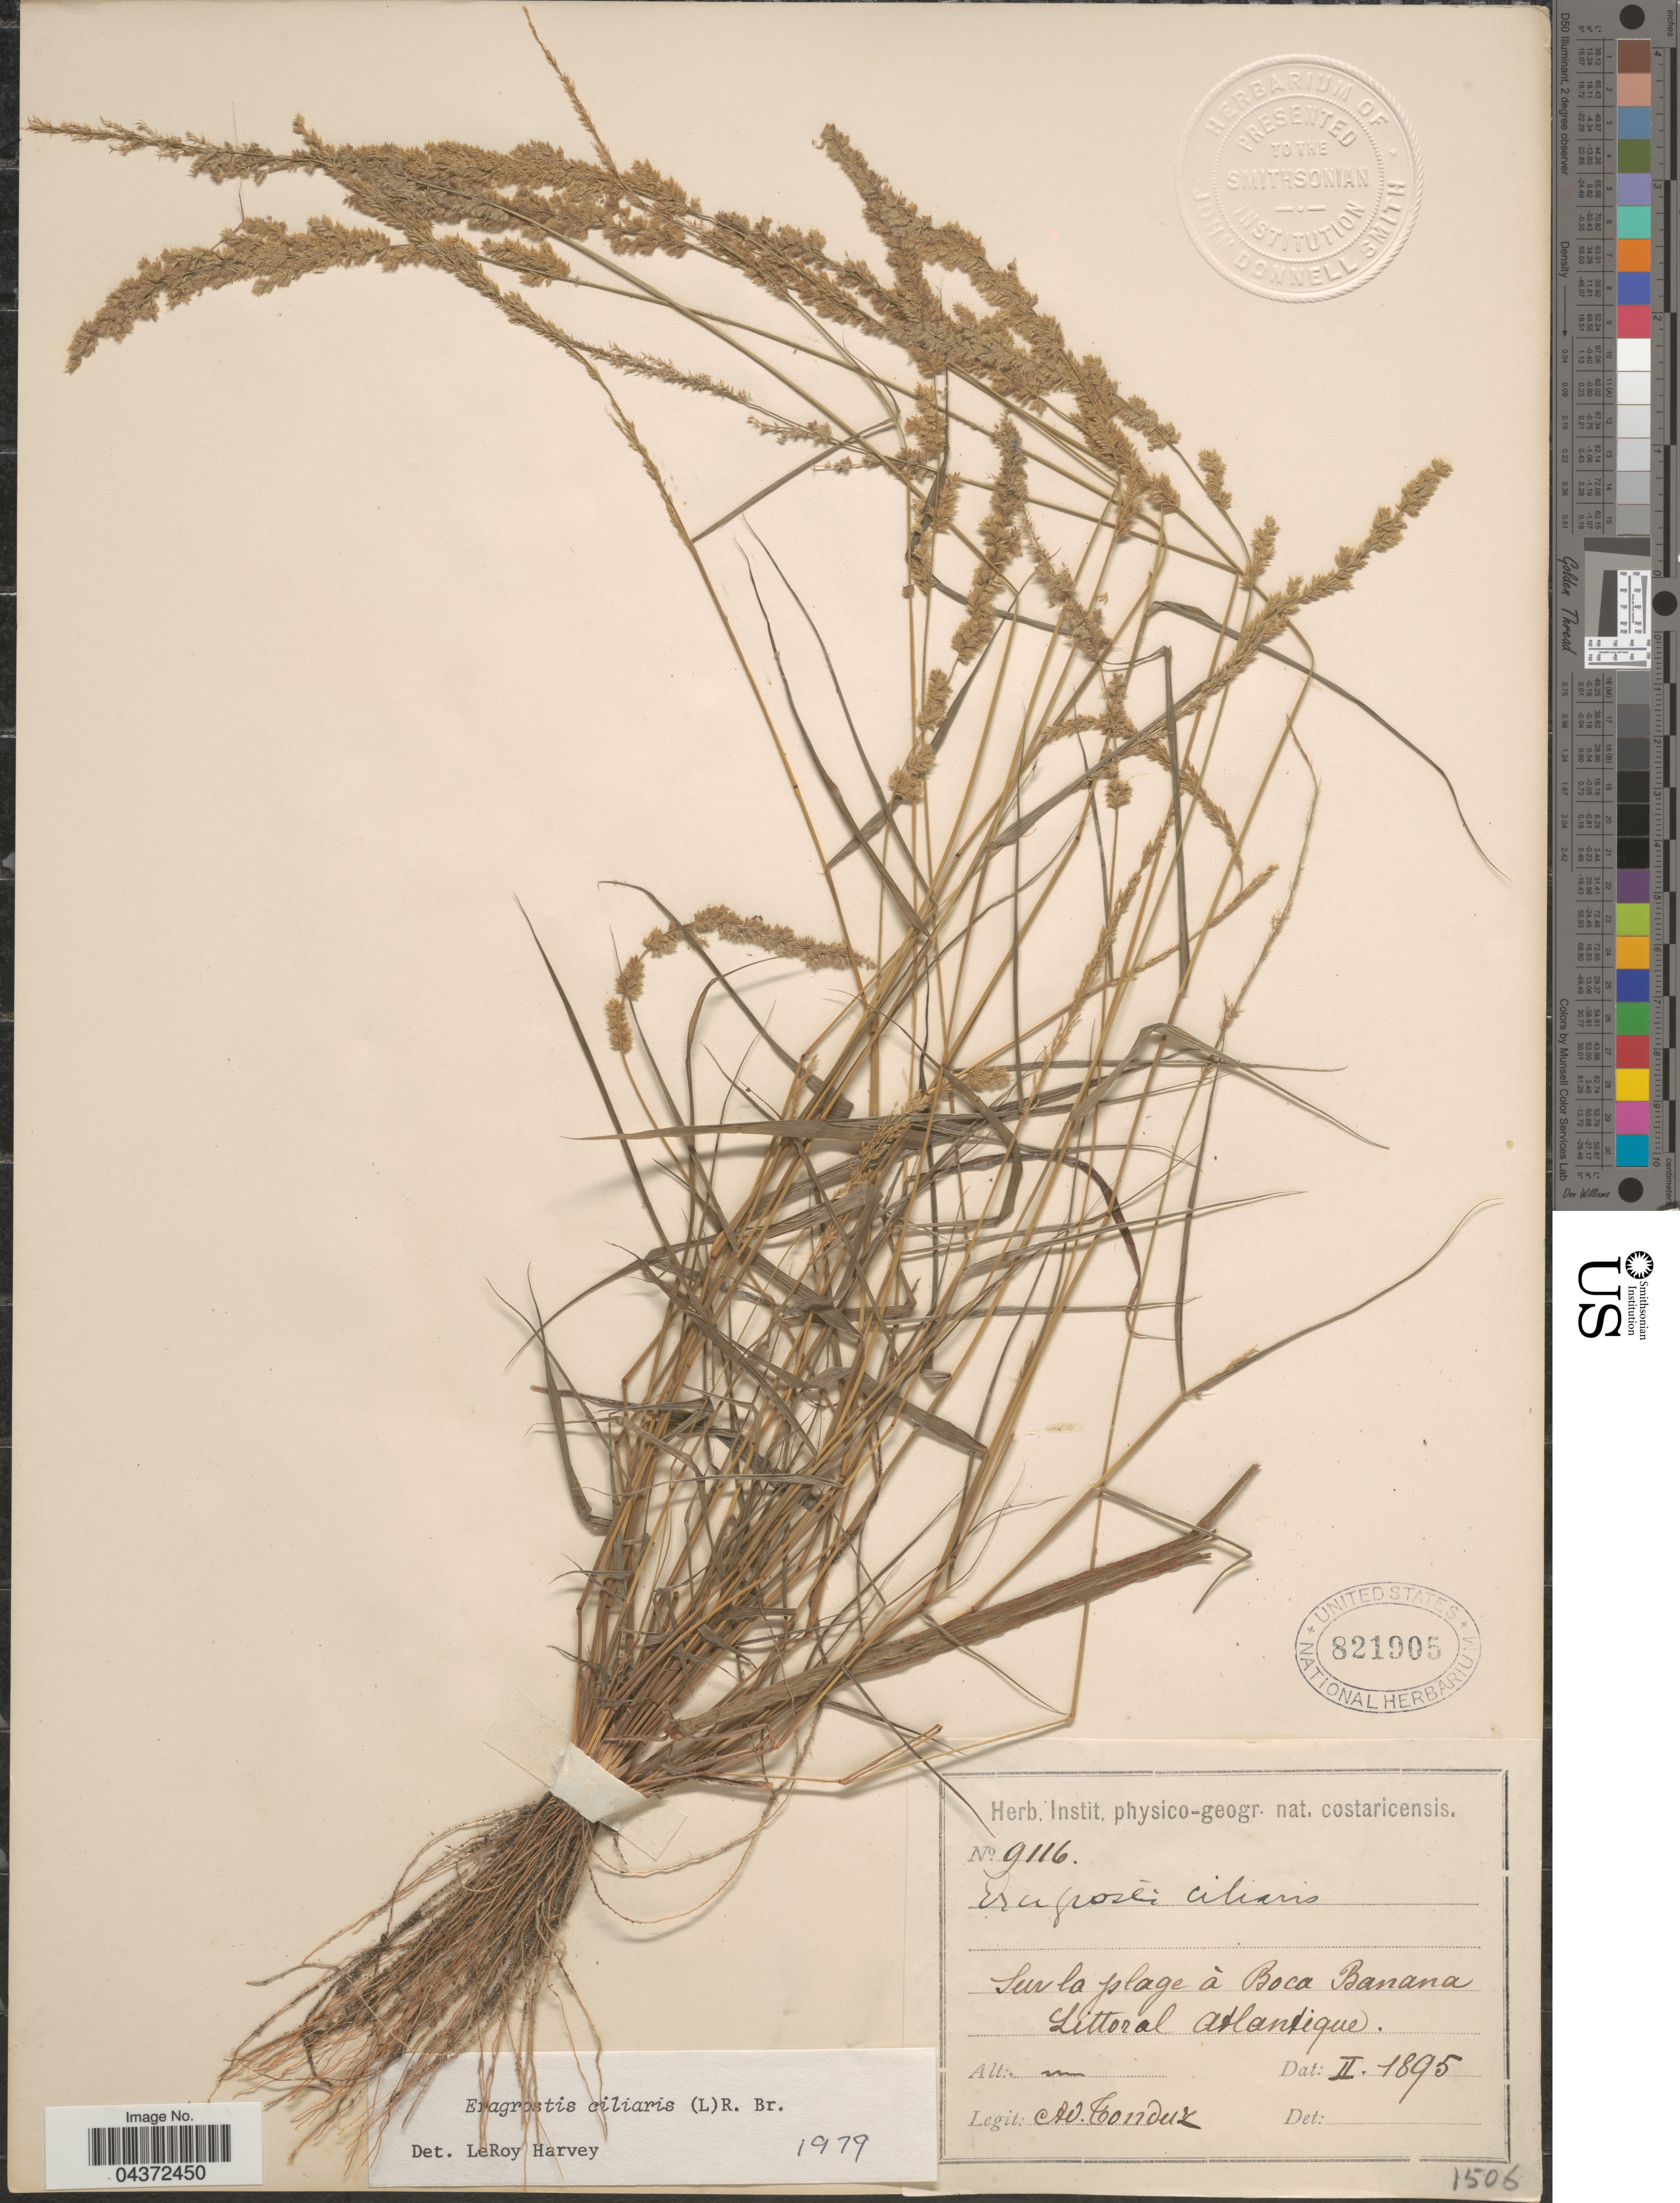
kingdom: Plantae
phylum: Tracheophyta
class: Liliopsida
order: Poales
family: Poaceae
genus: Eragrostis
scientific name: Eragrostis ciliaris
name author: (L.) R. Br.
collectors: A. Tonduz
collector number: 9116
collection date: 1895-02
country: Costa Rica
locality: Sur la plage à Boca Banana. Littoral Atlantique.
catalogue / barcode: US 821905